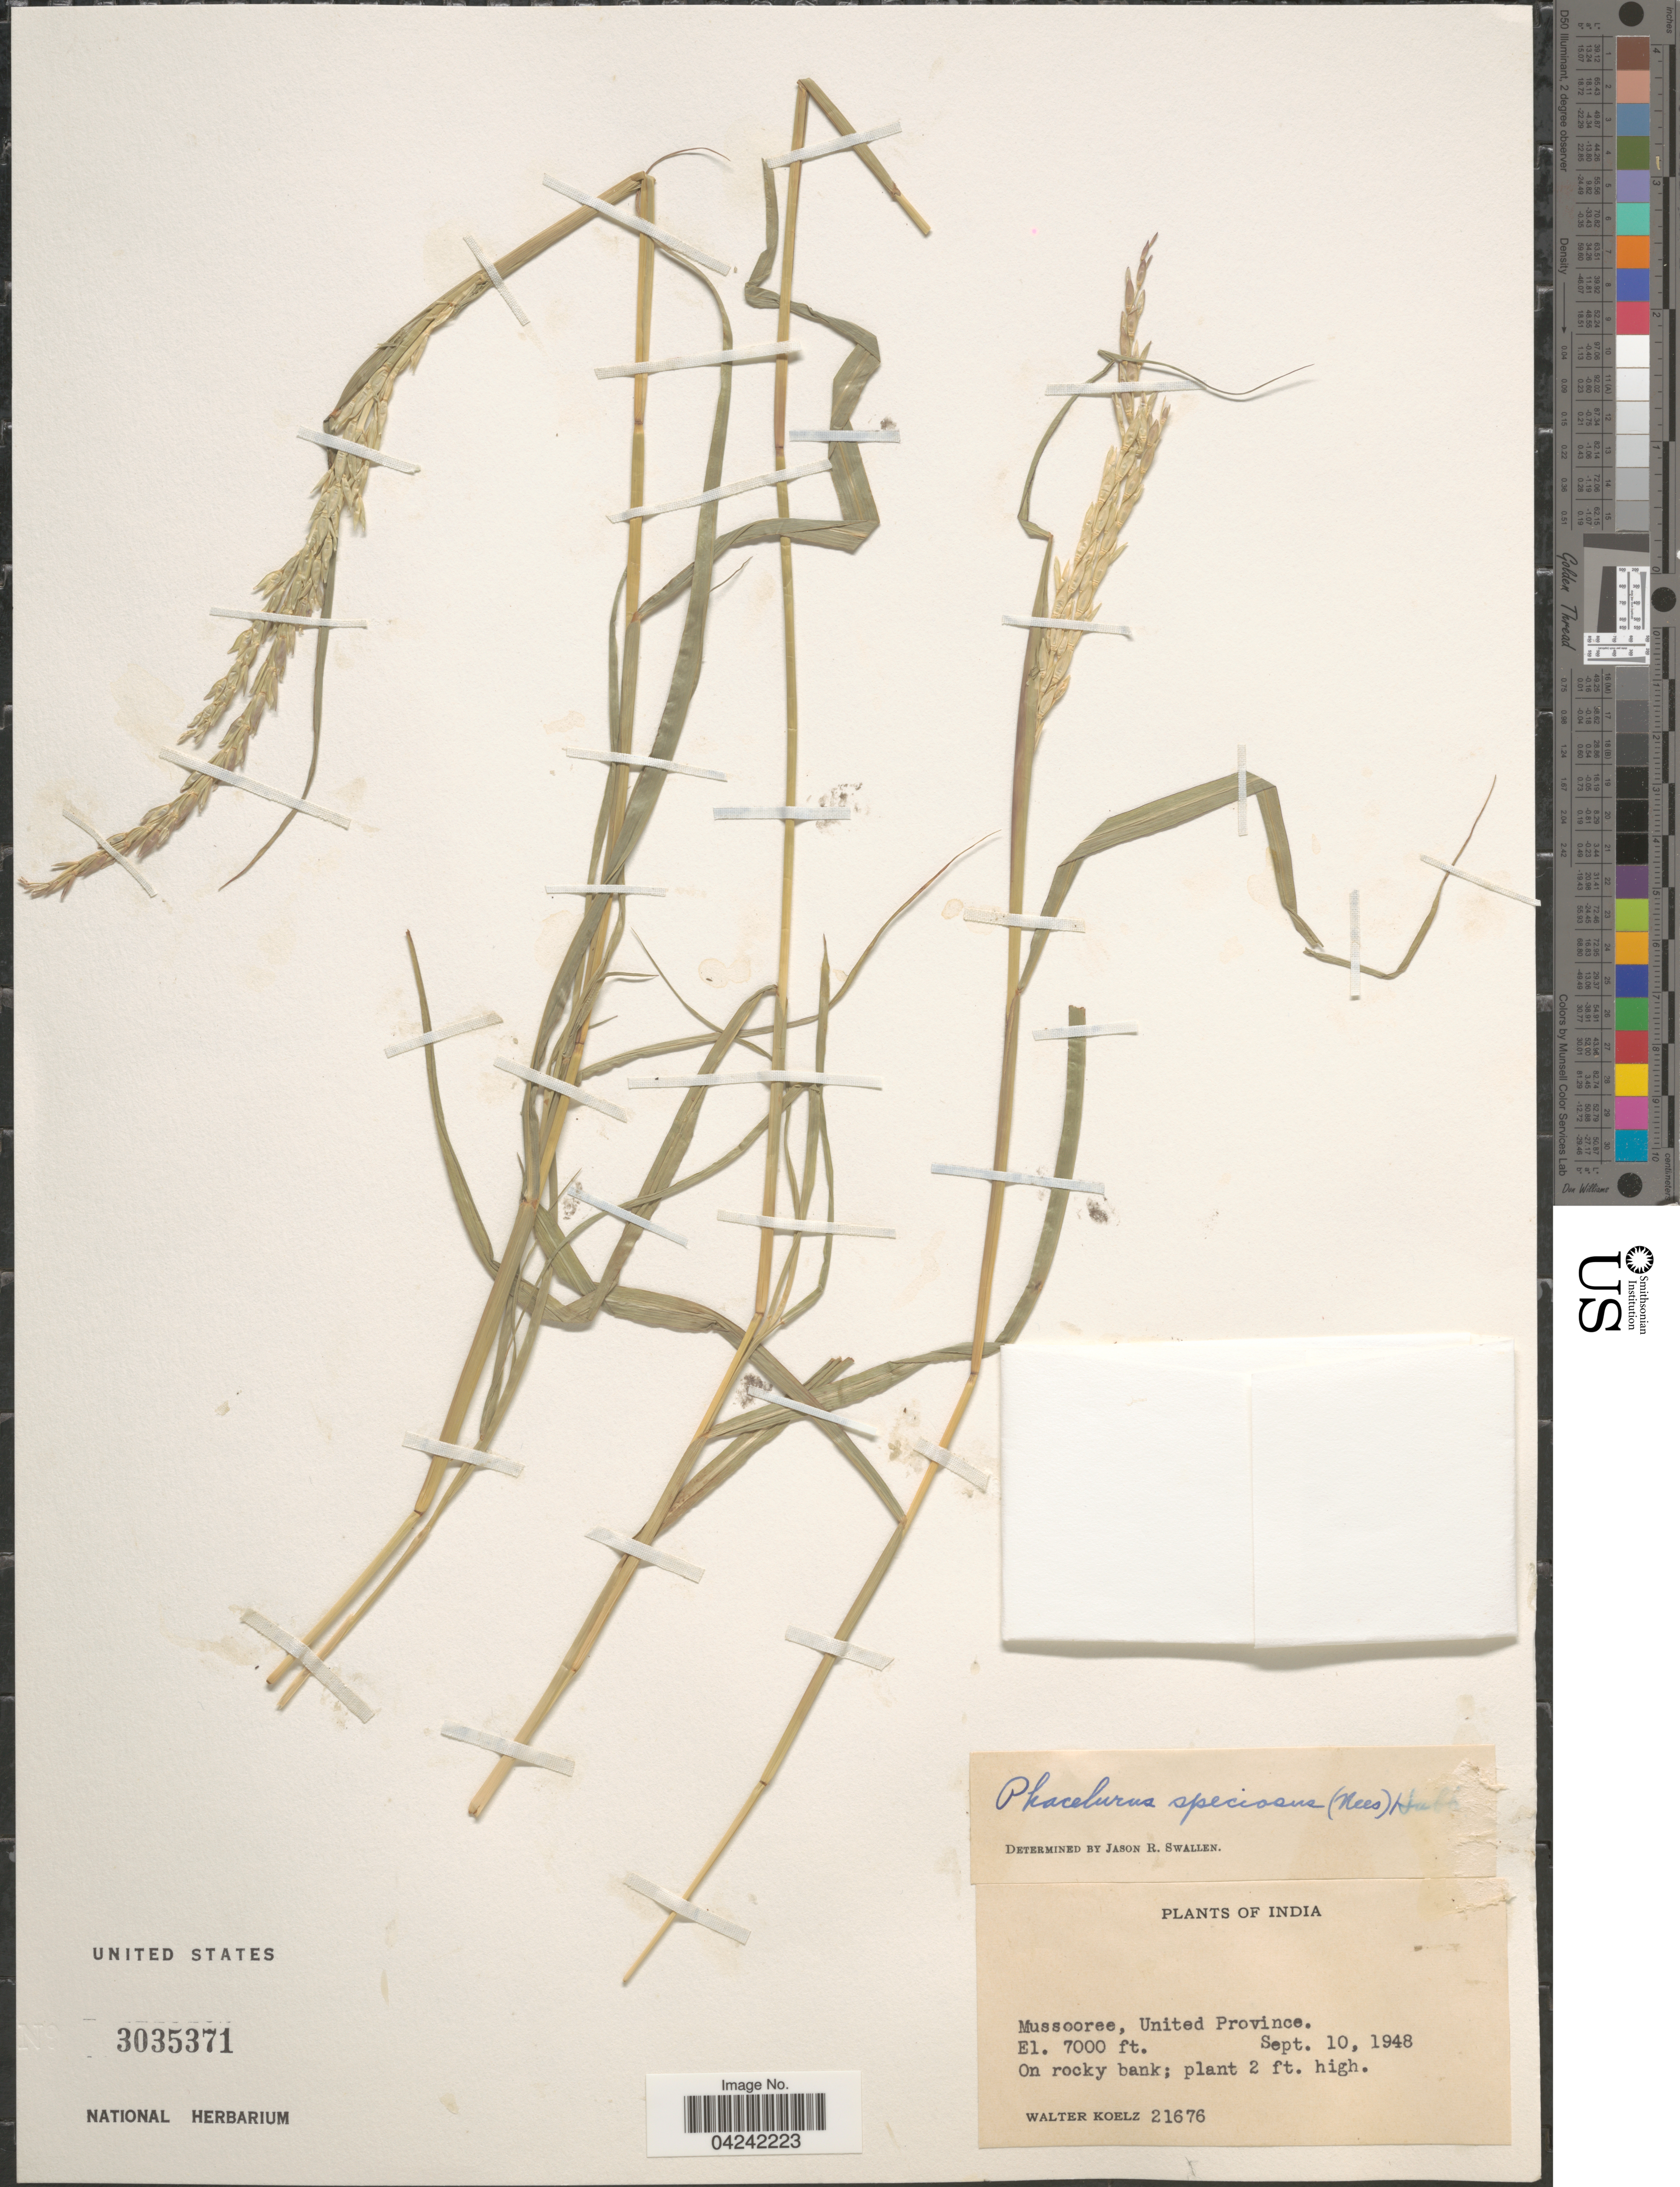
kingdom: Plantae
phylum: Tracheophyta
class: Liliopsida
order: Poales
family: Poaceae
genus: Phacelurus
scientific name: Phacelurus speciosus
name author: (Steud.) C. E. Hubb.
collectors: W. N. Koelz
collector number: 21676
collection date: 1948-09-10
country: India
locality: Mussooree, United Province.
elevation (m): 2134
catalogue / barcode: US 3035371